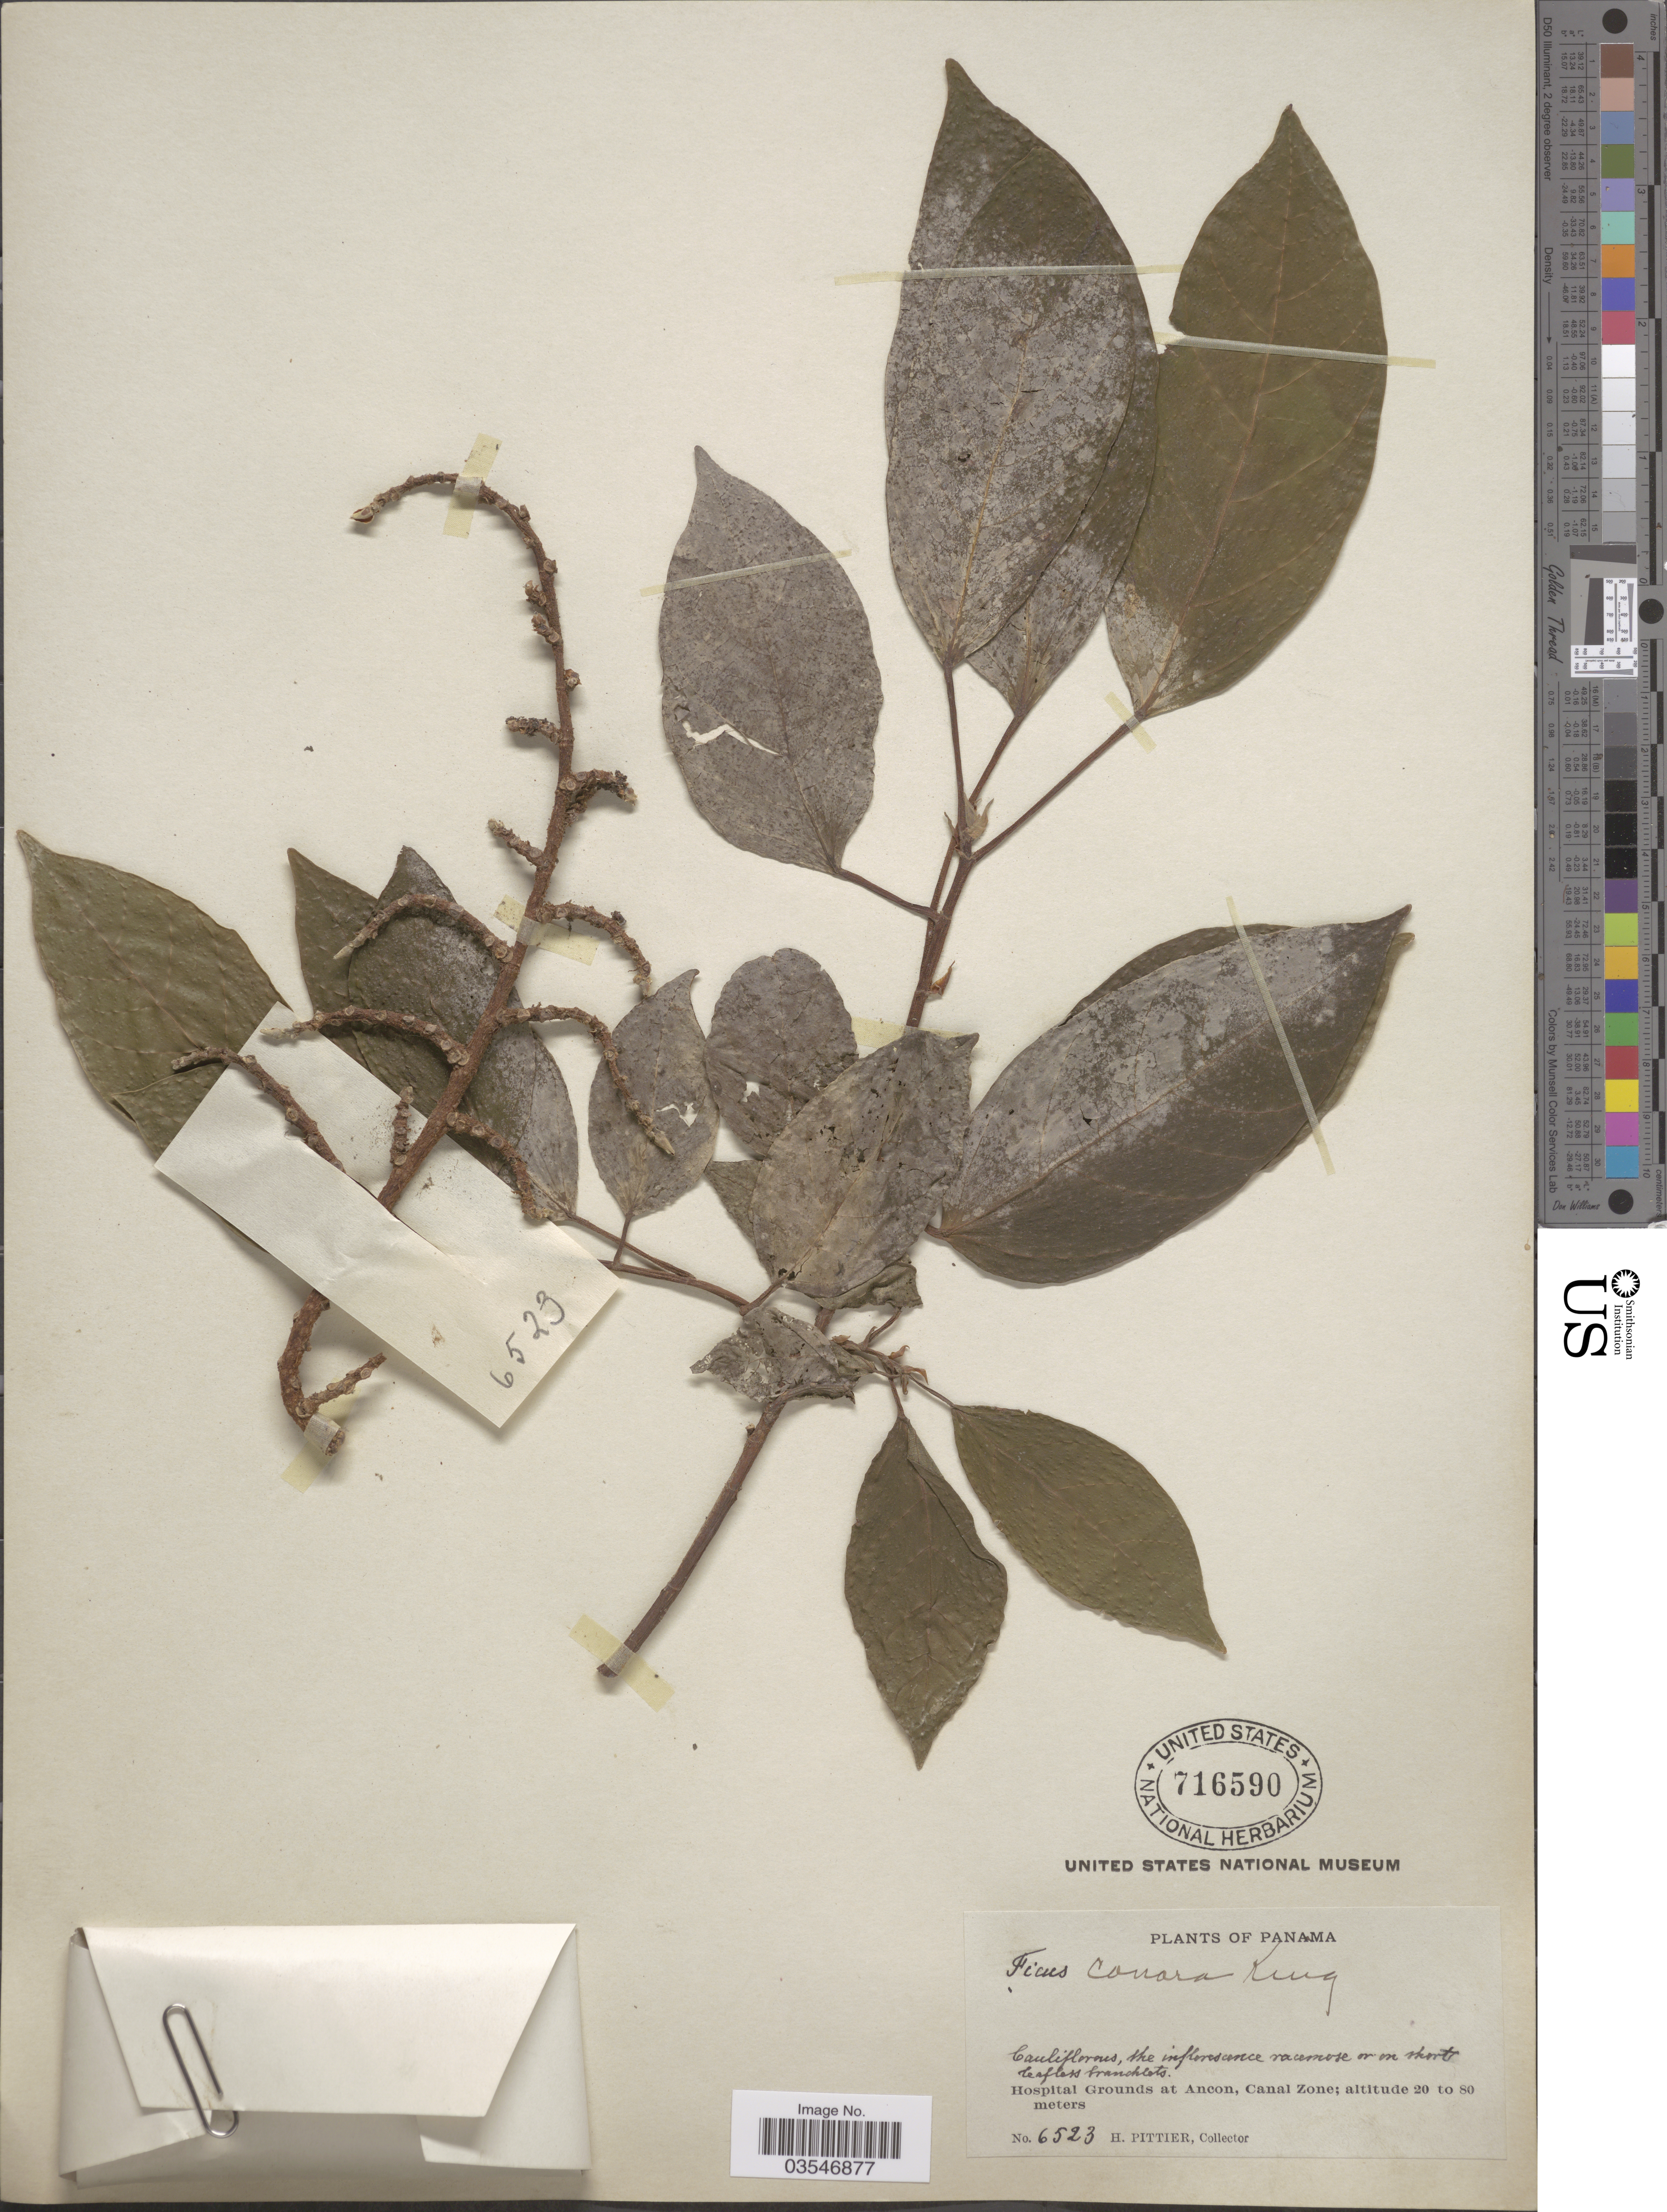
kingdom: Plantae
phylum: Tracheophyta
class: Magnoliopsida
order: Rosales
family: Moraceae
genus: Ficus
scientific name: Ficus conora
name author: King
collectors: H. F. Pittier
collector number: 6523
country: Panama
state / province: Colón / Panamá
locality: Hospital Grounds at Ancon, Canal Zone.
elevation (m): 20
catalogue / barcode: US 716590